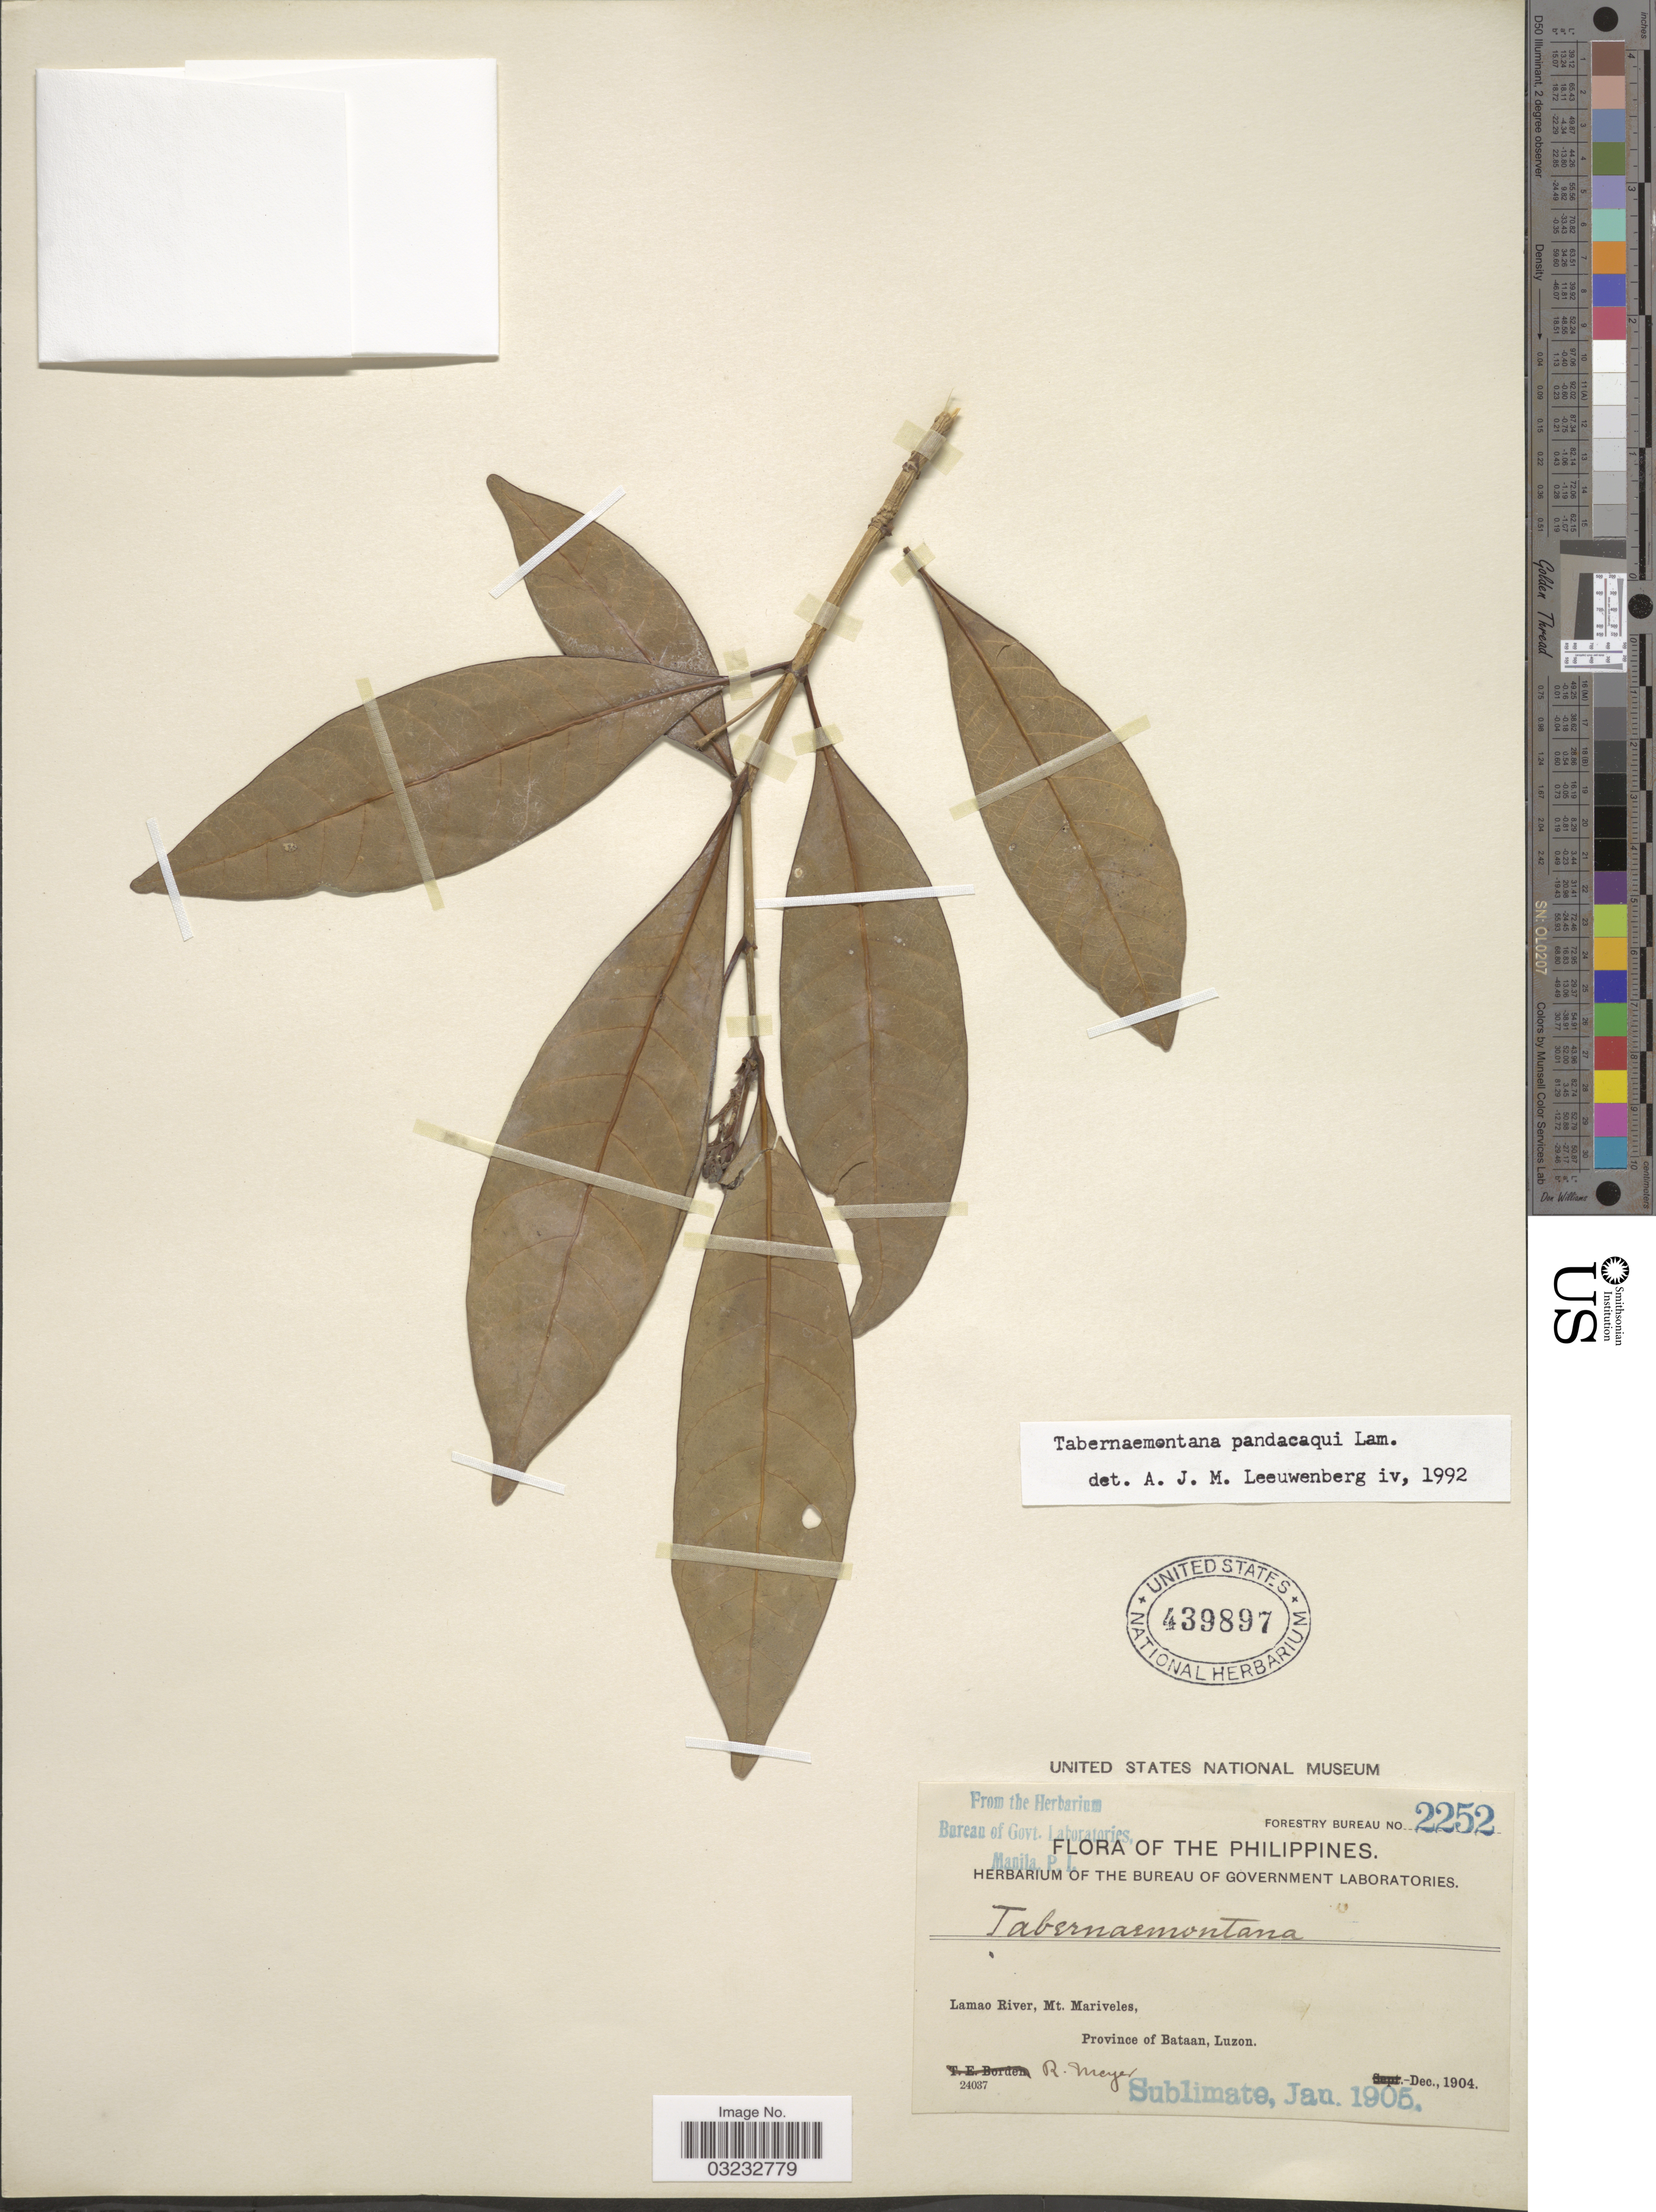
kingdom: Plantae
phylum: Tracheophyta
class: Magnoliopsida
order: Gentianales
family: Apocynaceae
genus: Tabernaemontana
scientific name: Tabernaemontana pandacaqui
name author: Poir.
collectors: R. Meyer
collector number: Forestry Bureau 2252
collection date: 1904-12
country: Philippines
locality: Lamao River, Mt. Mariveles, Province of Bataan, Luzon.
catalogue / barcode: US 439897